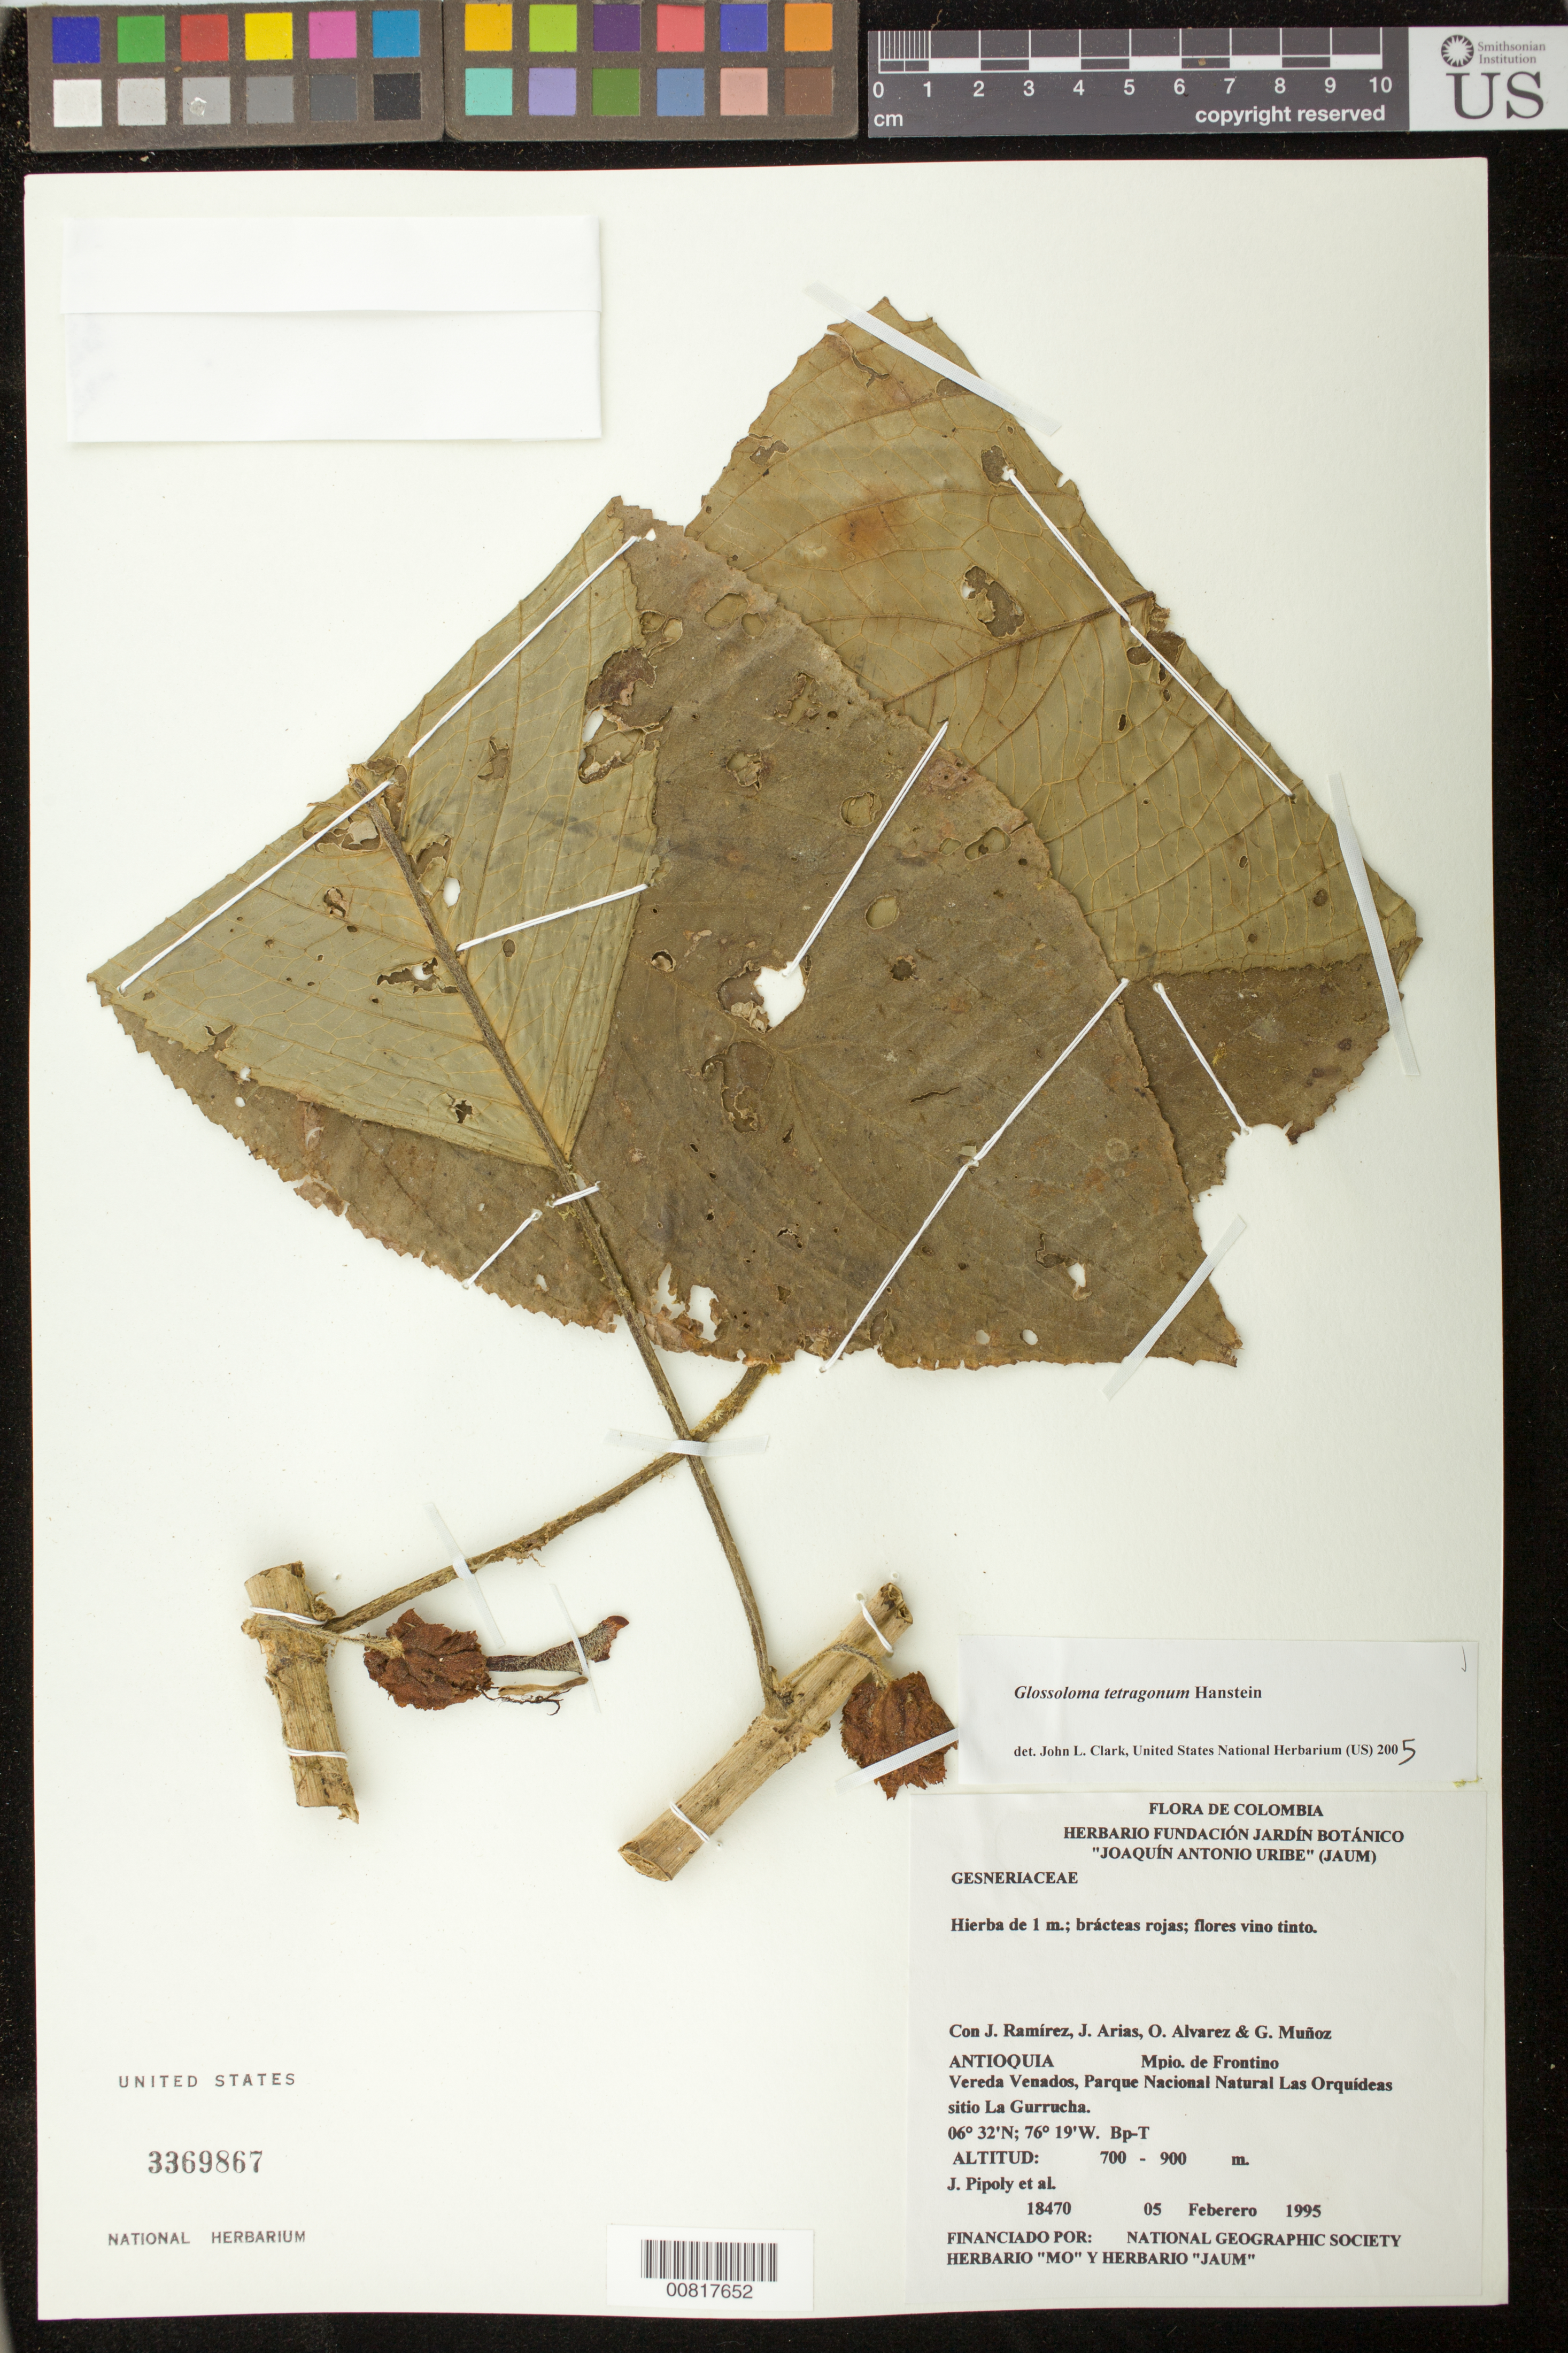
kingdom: Plantae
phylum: Tracheophyta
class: Magnoliopsida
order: Lamiales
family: Gesneriaceae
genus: Glossoloma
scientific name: Glossoloma tetragonum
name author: Hanst.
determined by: Clark, J. L., (SEL), The Marie Selby Botanical Garden (UNITED STATES)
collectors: J. J. Pipoly, J. Ramírez, J. Arias, O. Alvarez & G. Muñoz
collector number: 18470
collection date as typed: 05 Feb 1995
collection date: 1995-02-05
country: Colombia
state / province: Antioquia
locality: Mpio. de Frontino, Vereda Venados, Parque Nacional Natural las Orquideas, Sitio La Gurrucha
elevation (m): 700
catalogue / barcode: US 3369867